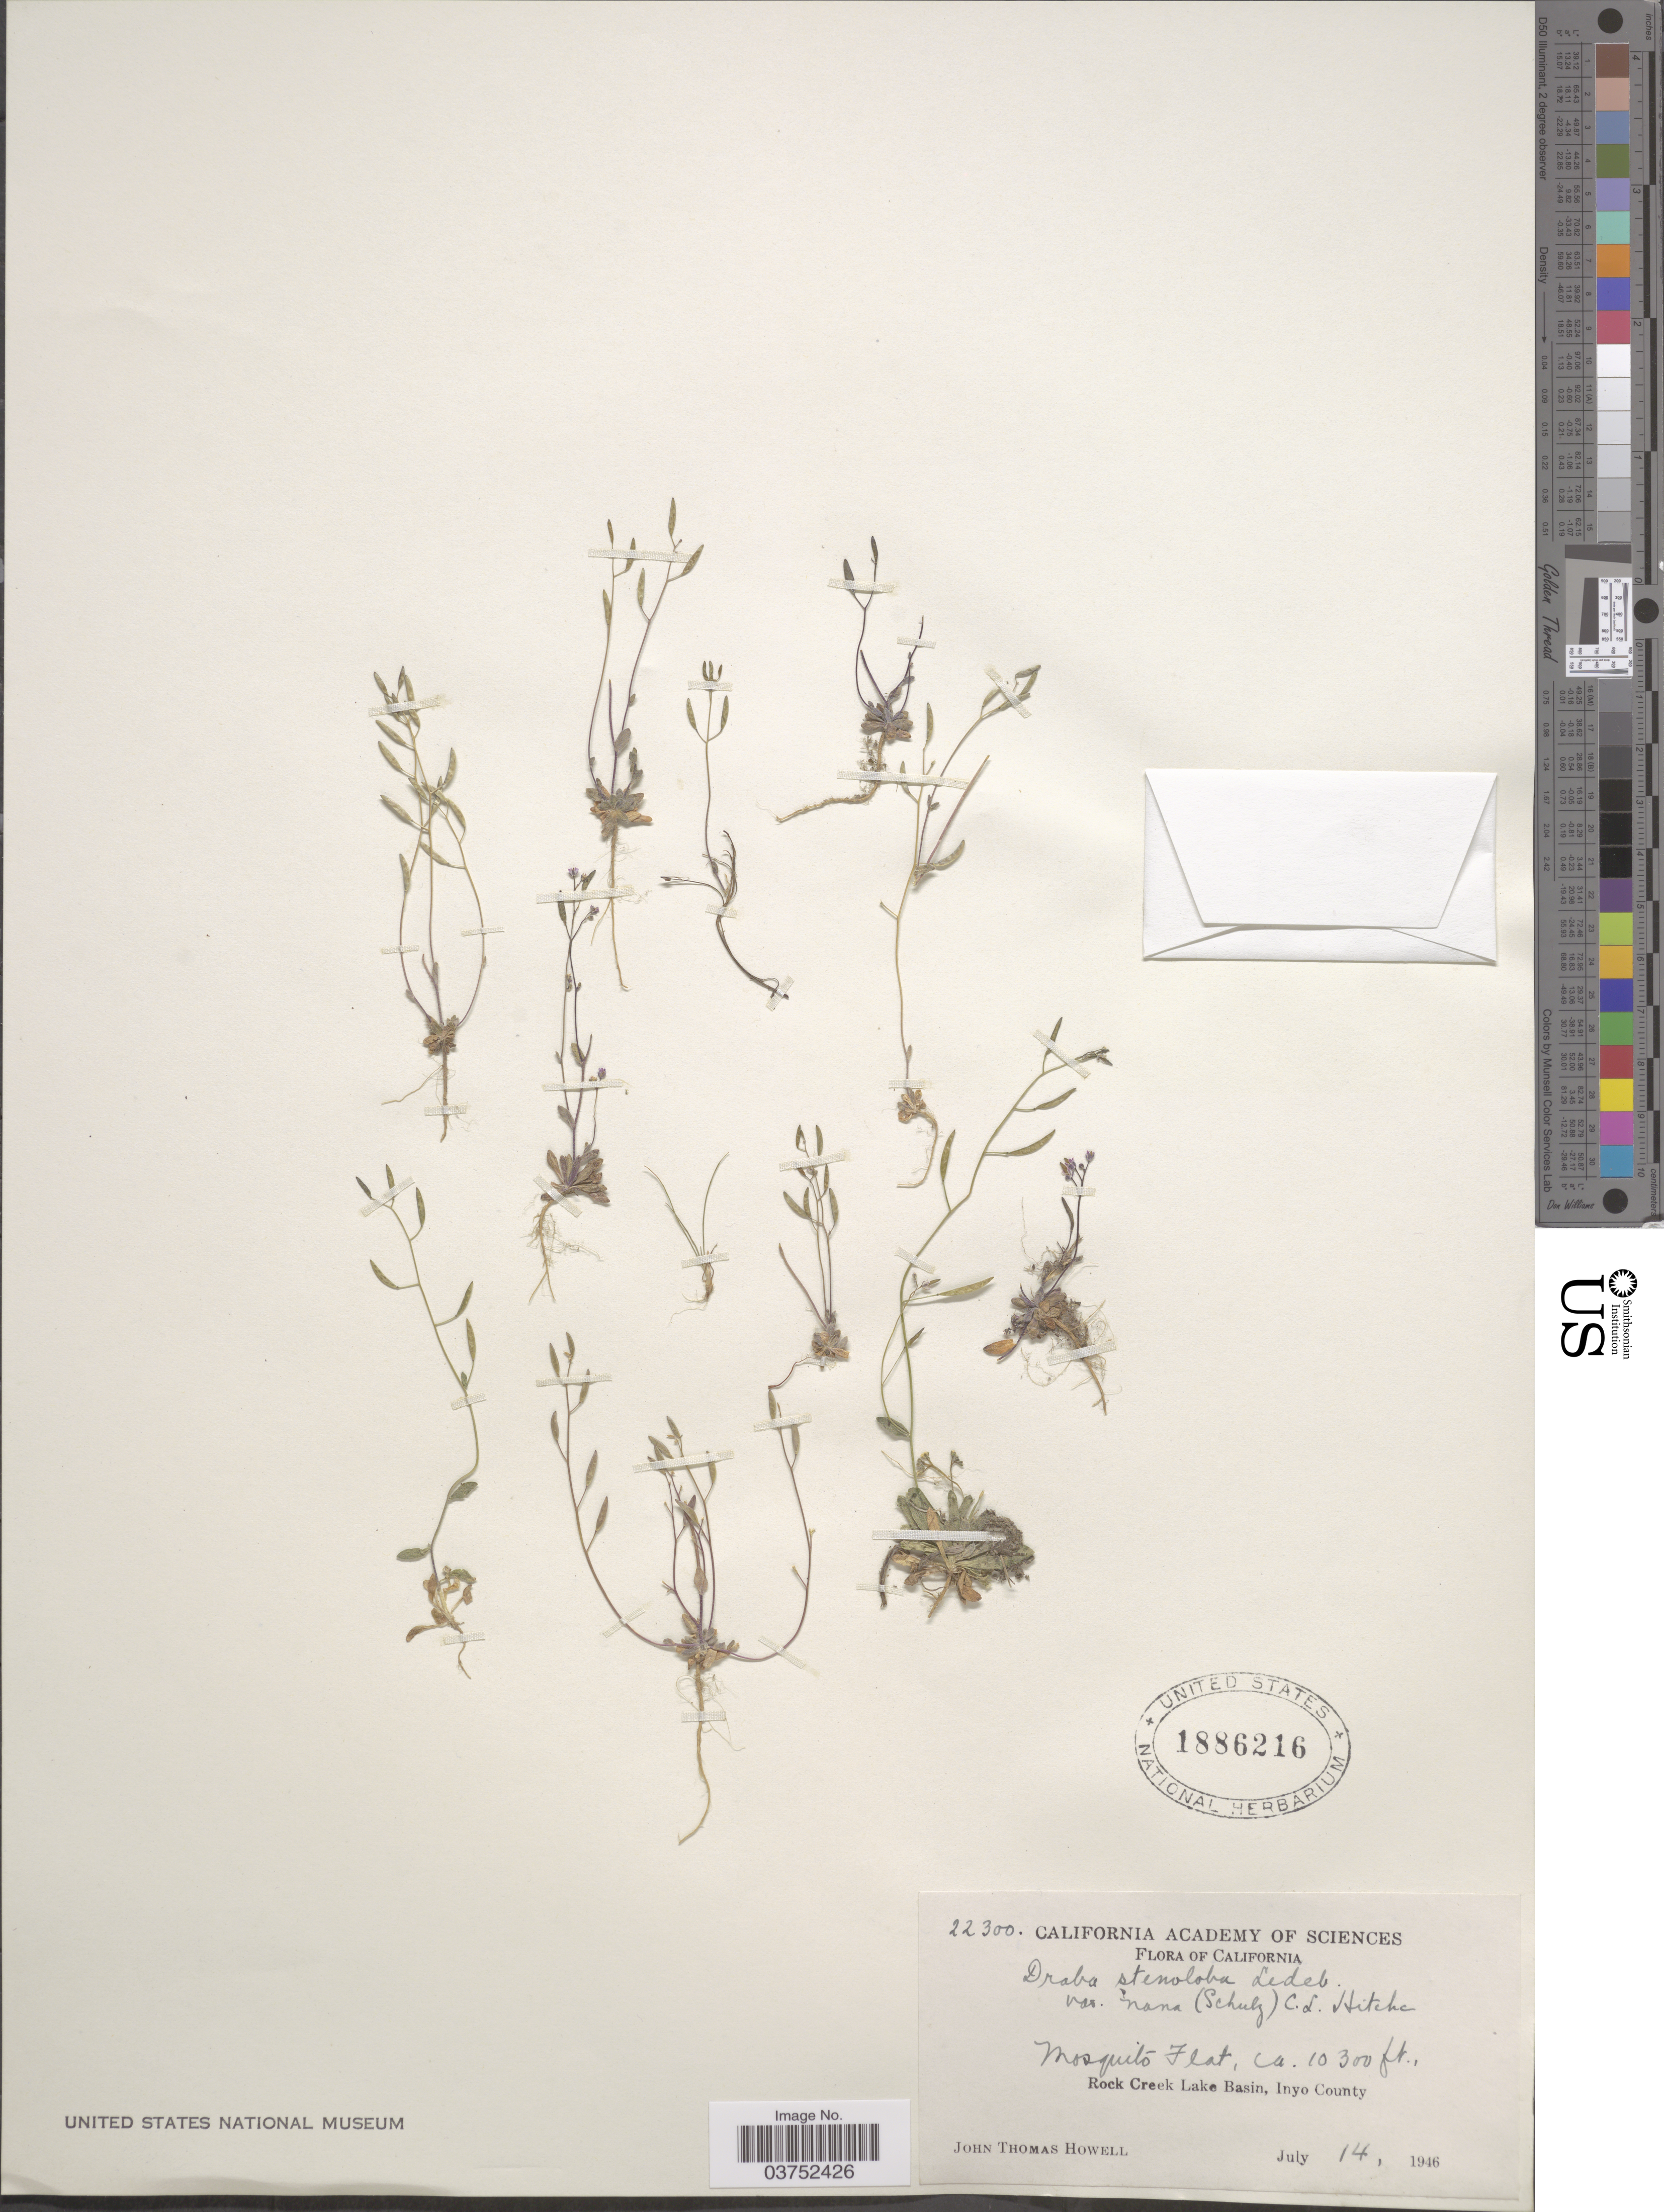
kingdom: Plantae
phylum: Tracheophyta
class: Magnoliopsida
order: Brassicales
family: Brassicaceae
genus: Draba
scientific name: Draba stenoloba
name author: Ledeb.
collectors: J. T. Howell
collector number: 22300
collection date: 1946-07-14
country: United States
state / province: California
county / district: Inyo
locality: Mosquito Flat. Rock Creek Lake Basin, Inyo County.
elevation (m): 3139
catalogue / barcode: US 1886216